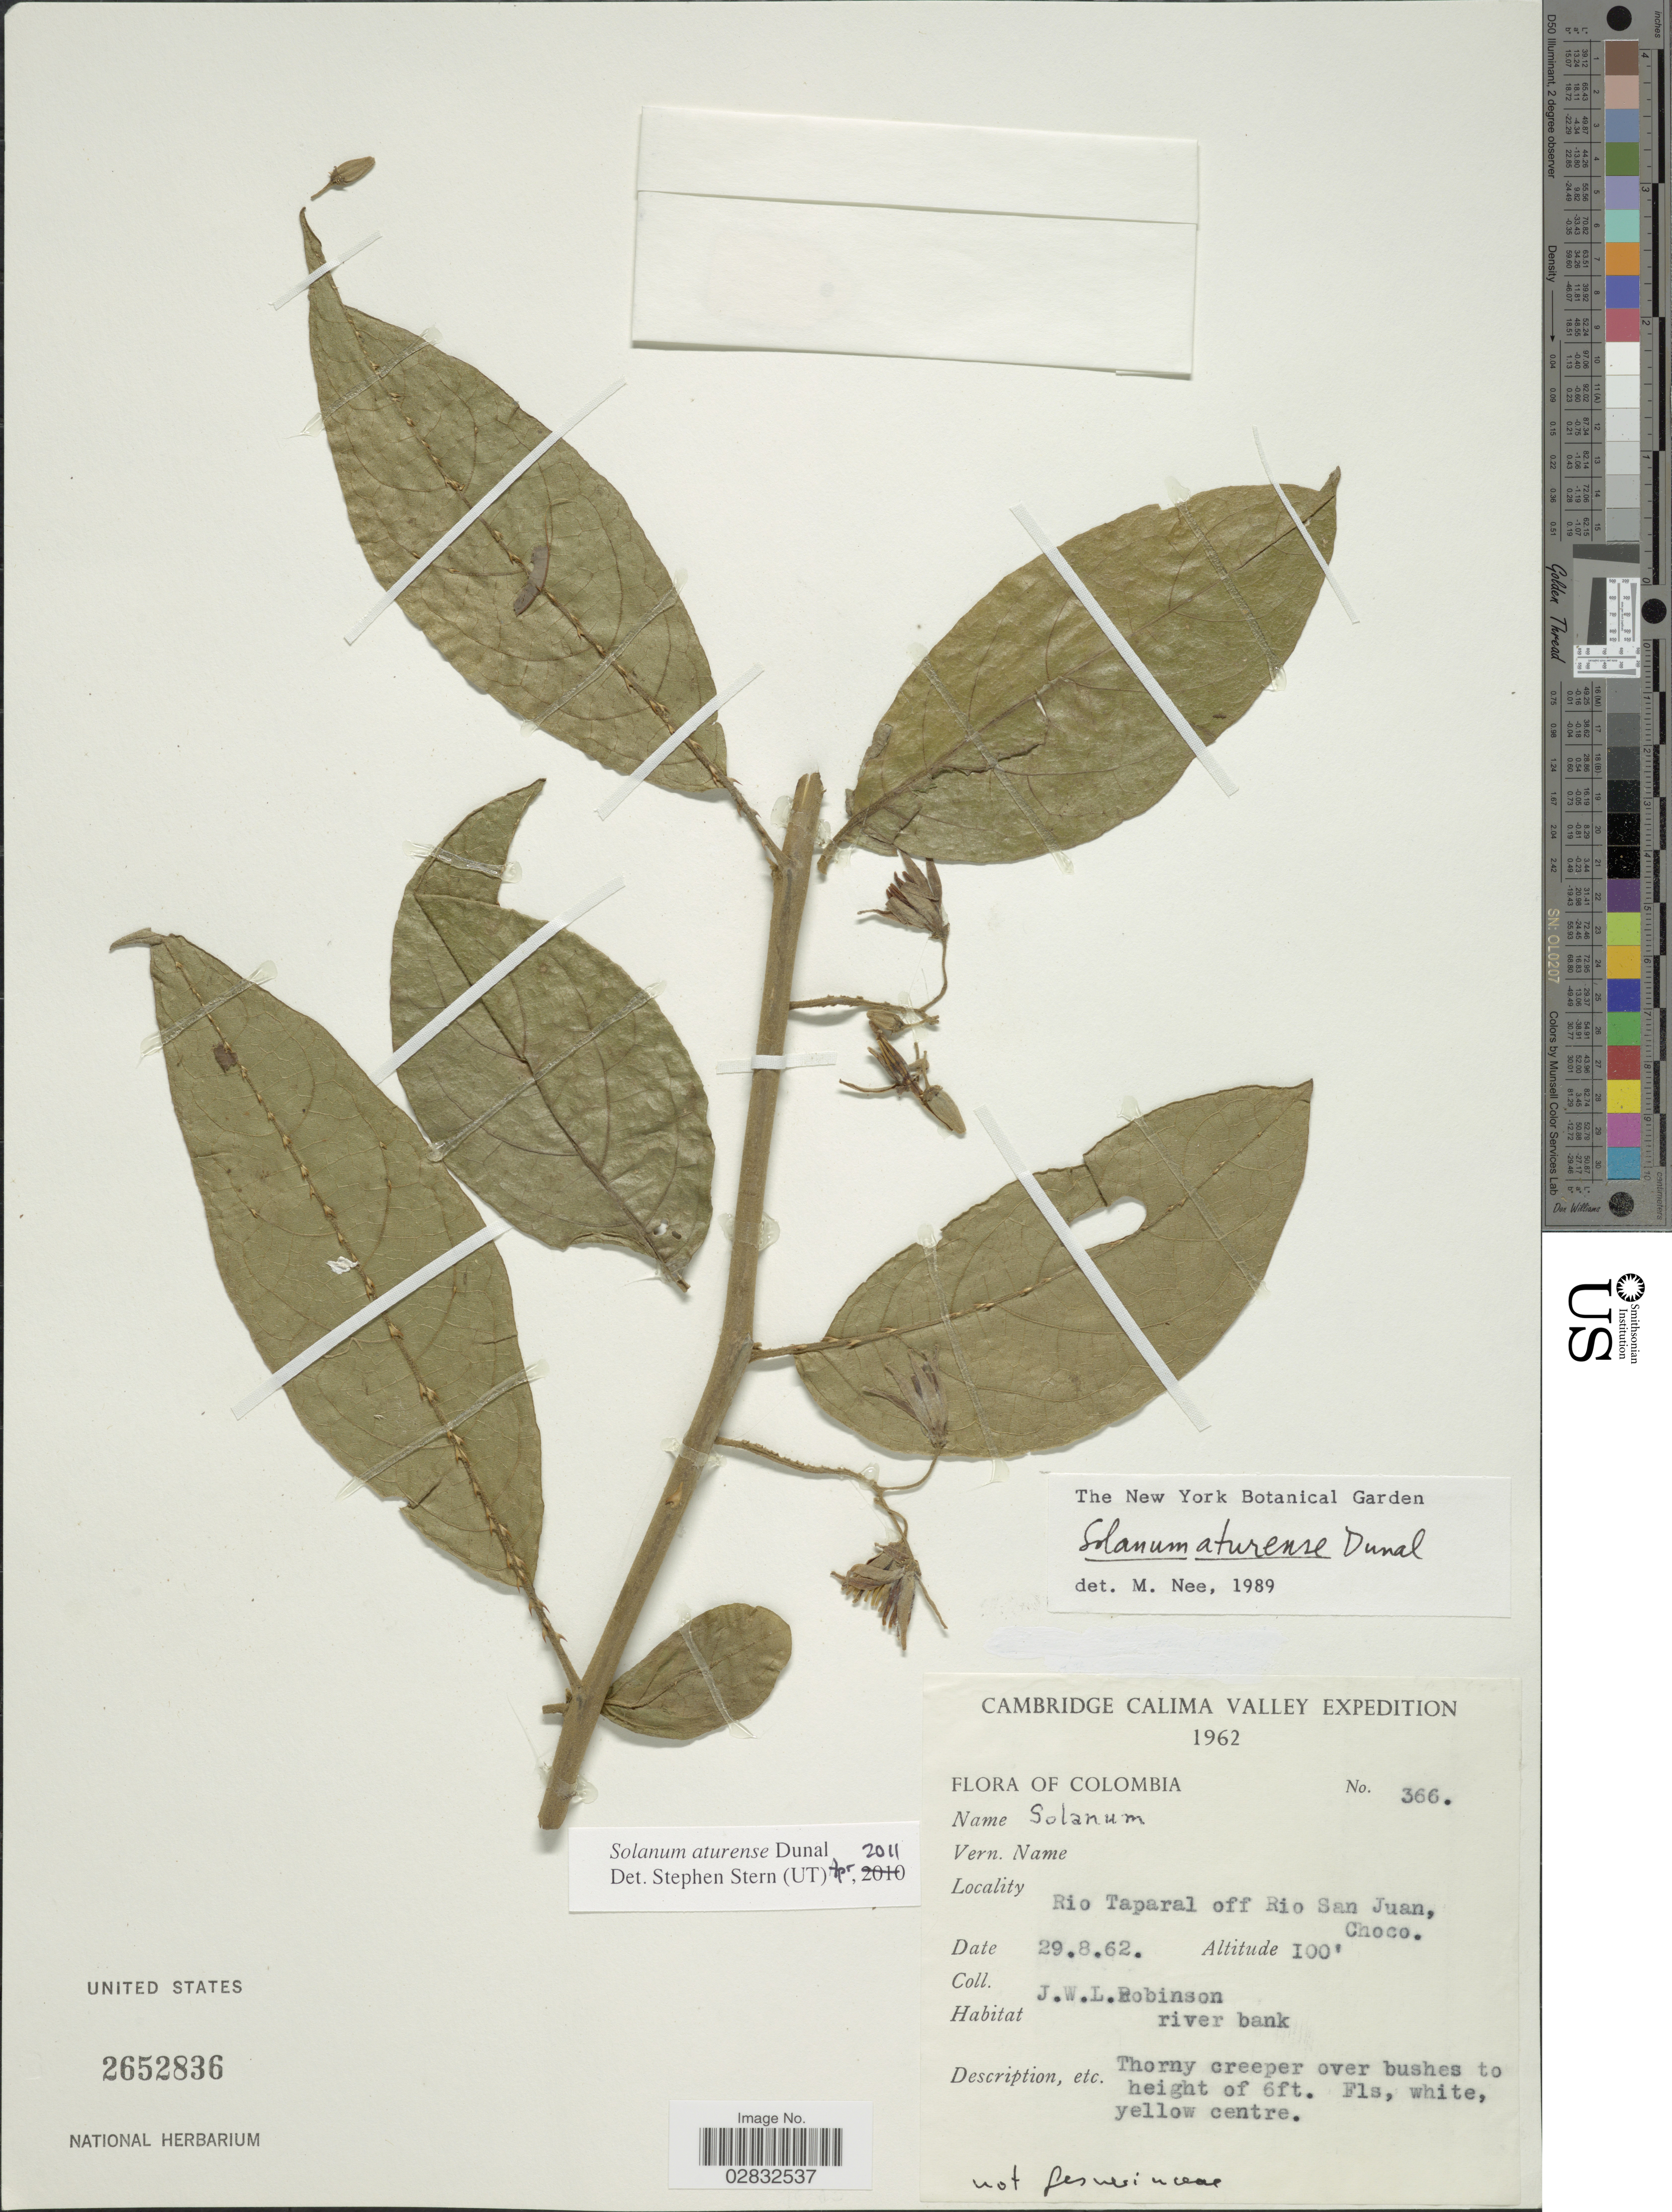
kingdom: Plantae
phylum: Tracheophyta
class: Magnoliopsida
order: Solanales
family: Solanaceae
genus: Solanum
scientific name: Solanum aturense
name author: Dunal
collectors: J. W. Robinson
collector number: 366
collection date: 1962-08-29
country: Colombia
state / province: Chocó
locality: Rio Taparal off Rio San Juan.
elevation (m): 30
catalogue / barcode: US 2652836